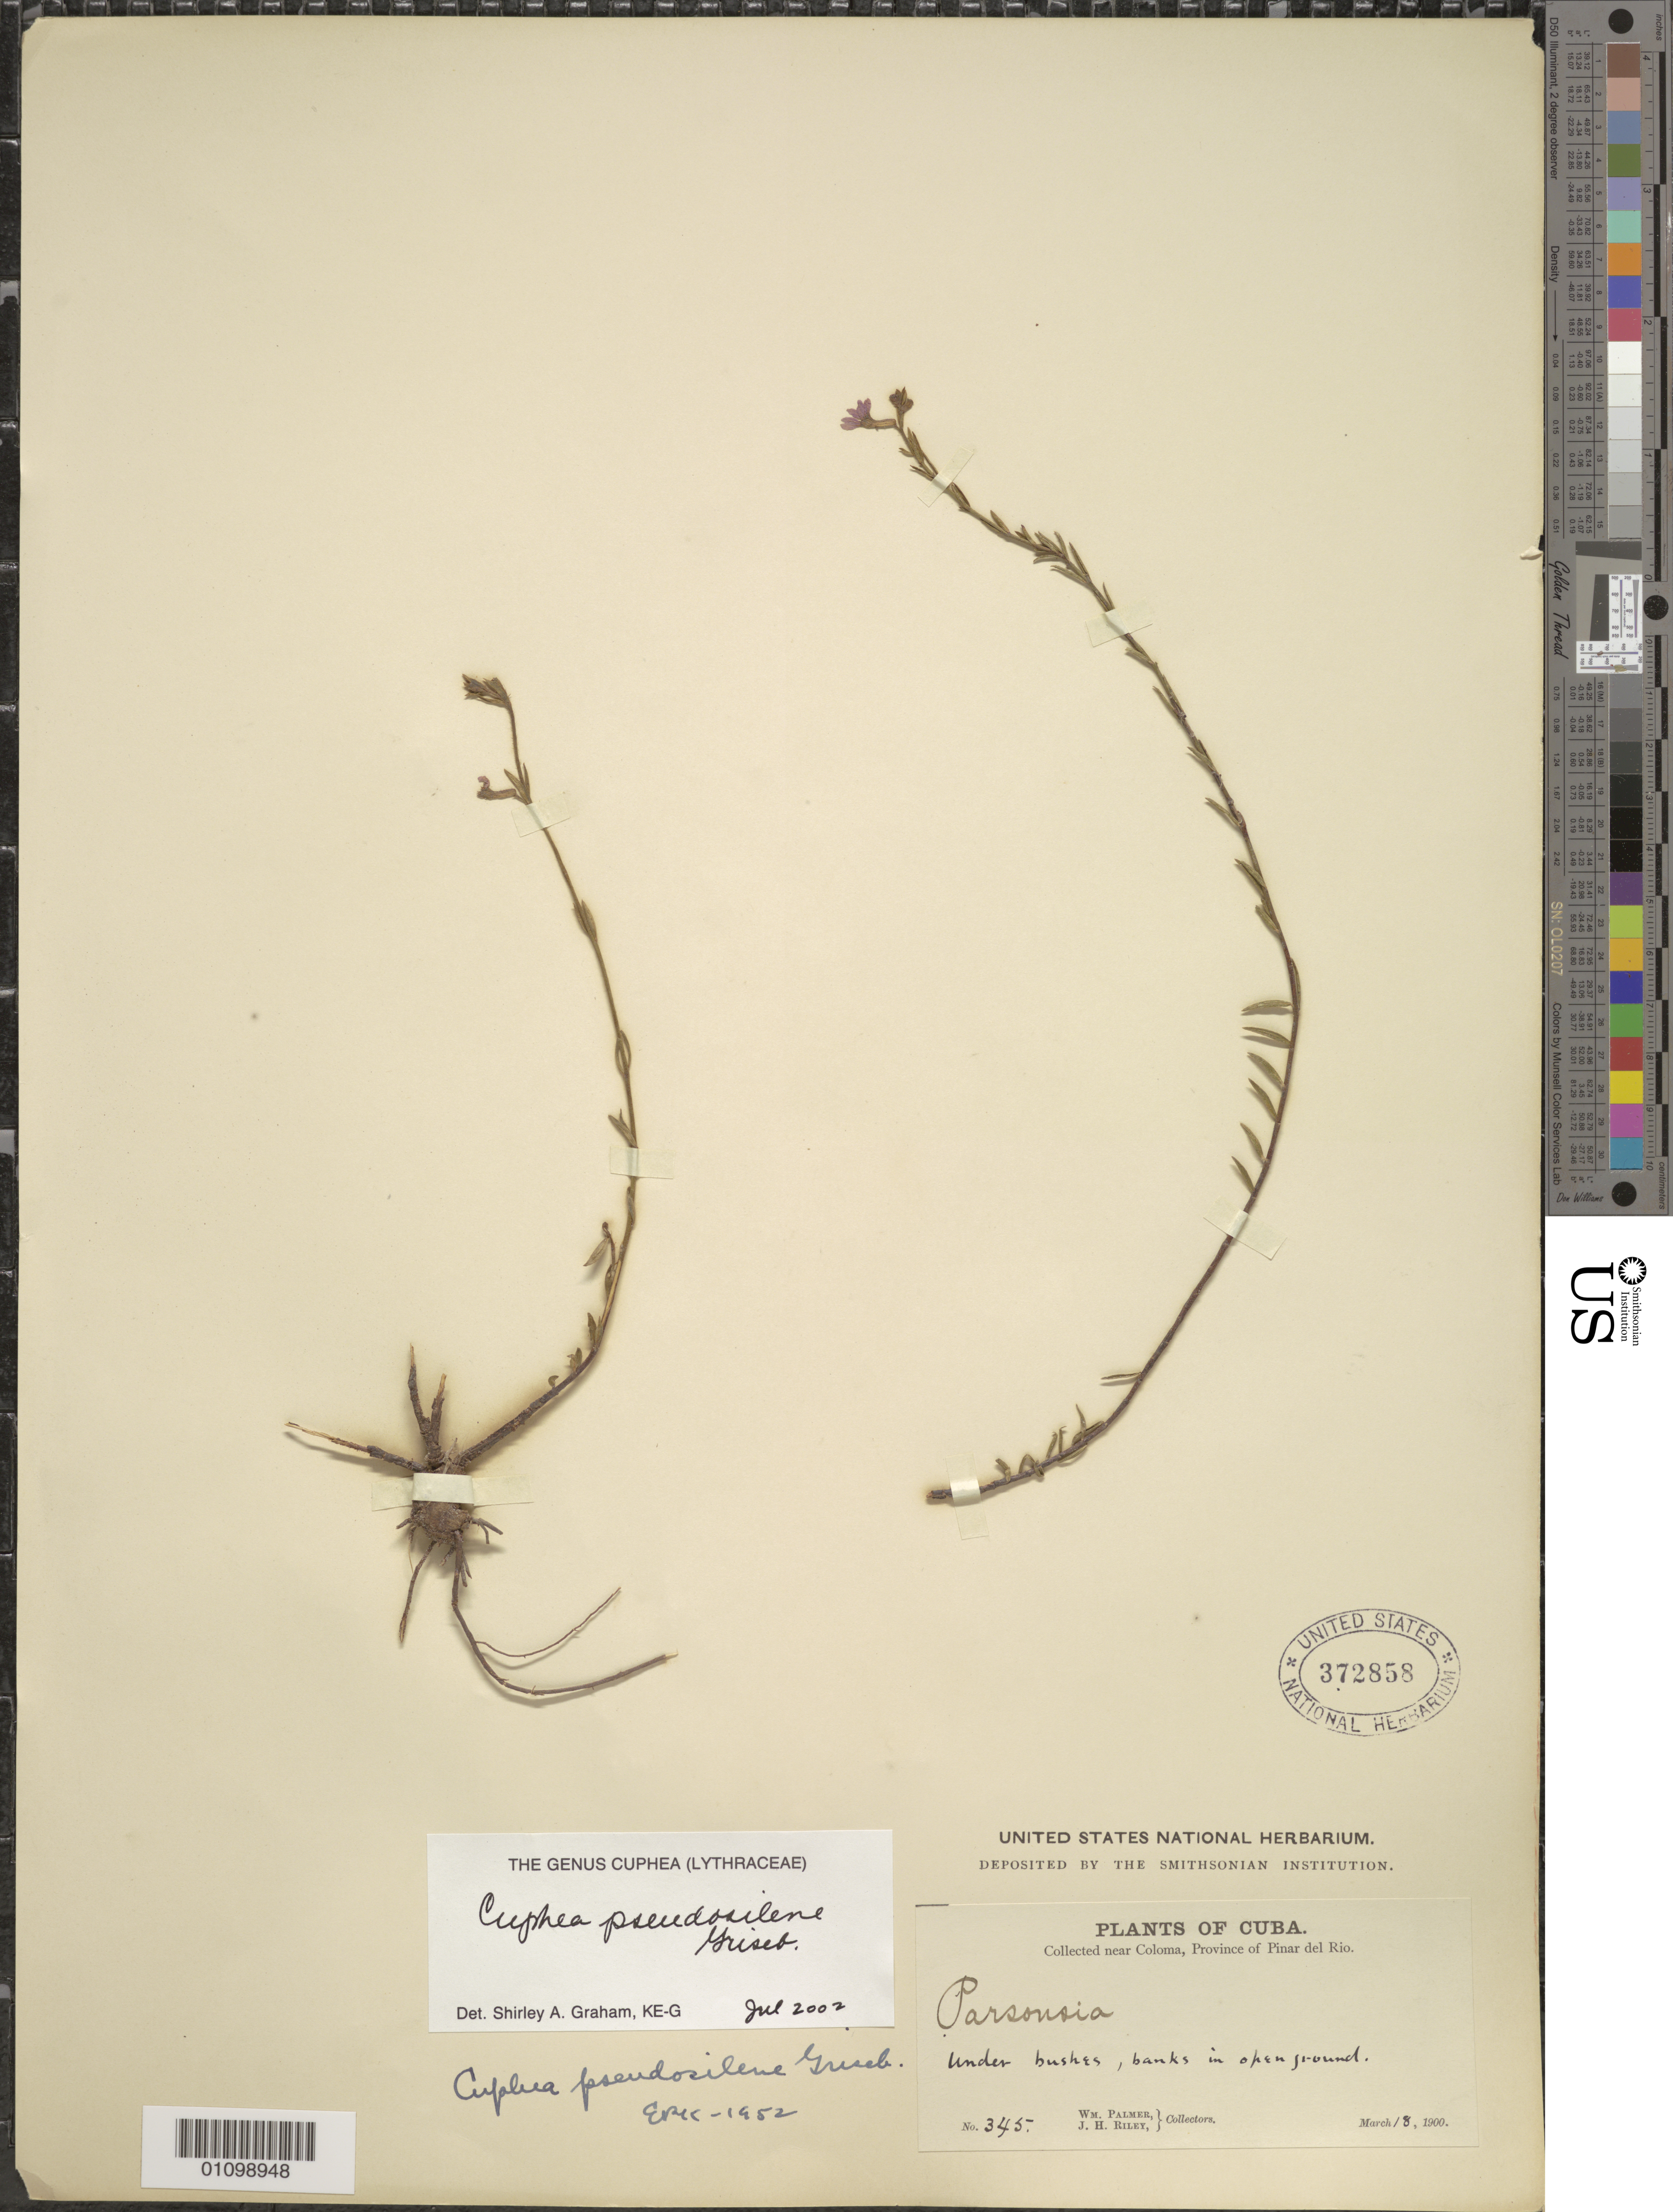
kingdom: Plantae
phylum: Tracheophyta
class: Magnoliopsida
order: Myrtales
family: Lythraceae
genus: Cuphea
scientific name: Cuphea pseudosilene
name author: Griseb.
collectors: W. Palmer & J. H. Riley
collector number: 345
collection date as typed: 18 Mar 1900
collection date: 1900-03-18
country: Cuba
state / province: Pinar del Rio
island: Cuba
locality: Collected near Coloma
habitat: Under bushes, banks in open ground.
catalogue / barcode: US 372858